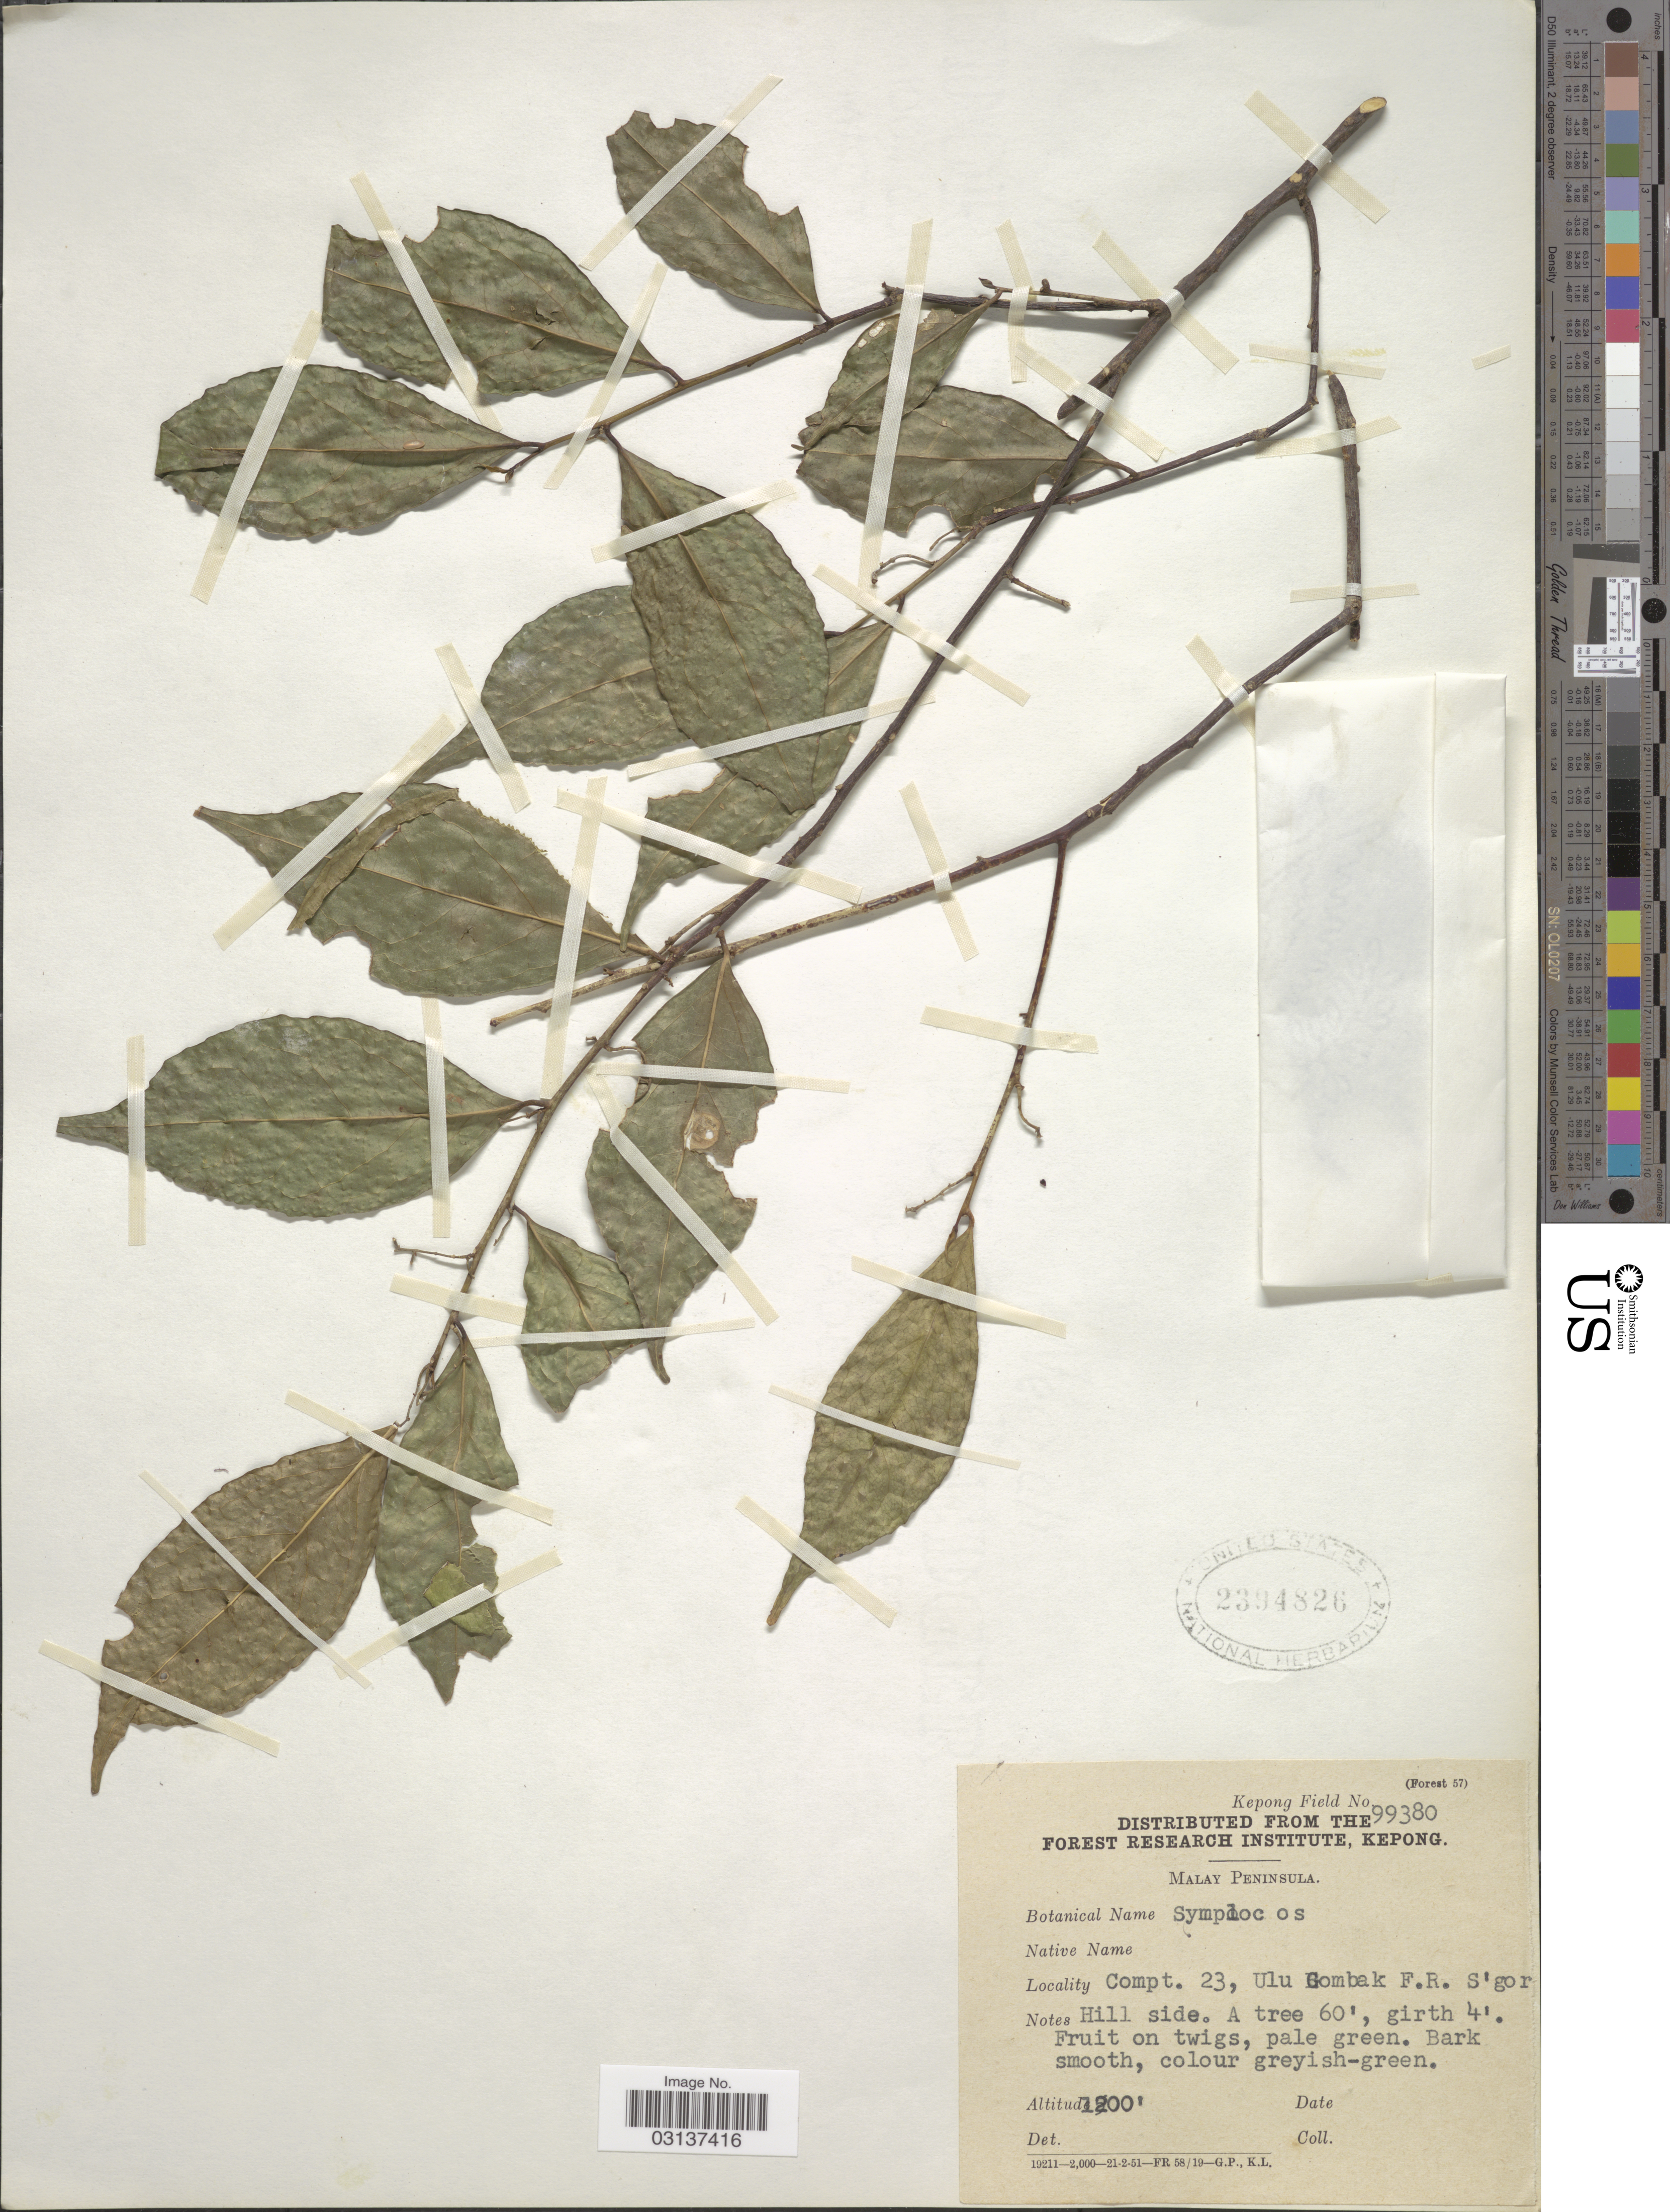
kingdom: Plantae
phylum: Tracheophyta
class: Magnoliopsida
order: Ericales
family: Symplocaceae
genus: Symplocos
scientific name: Symplocos sp.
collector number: Kepong Field 99380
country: Malaysia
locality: Malay Peninsula, Compt. 23, Ulu Gombak F.R. S'gor.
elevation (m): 366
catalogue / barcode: US 2394826